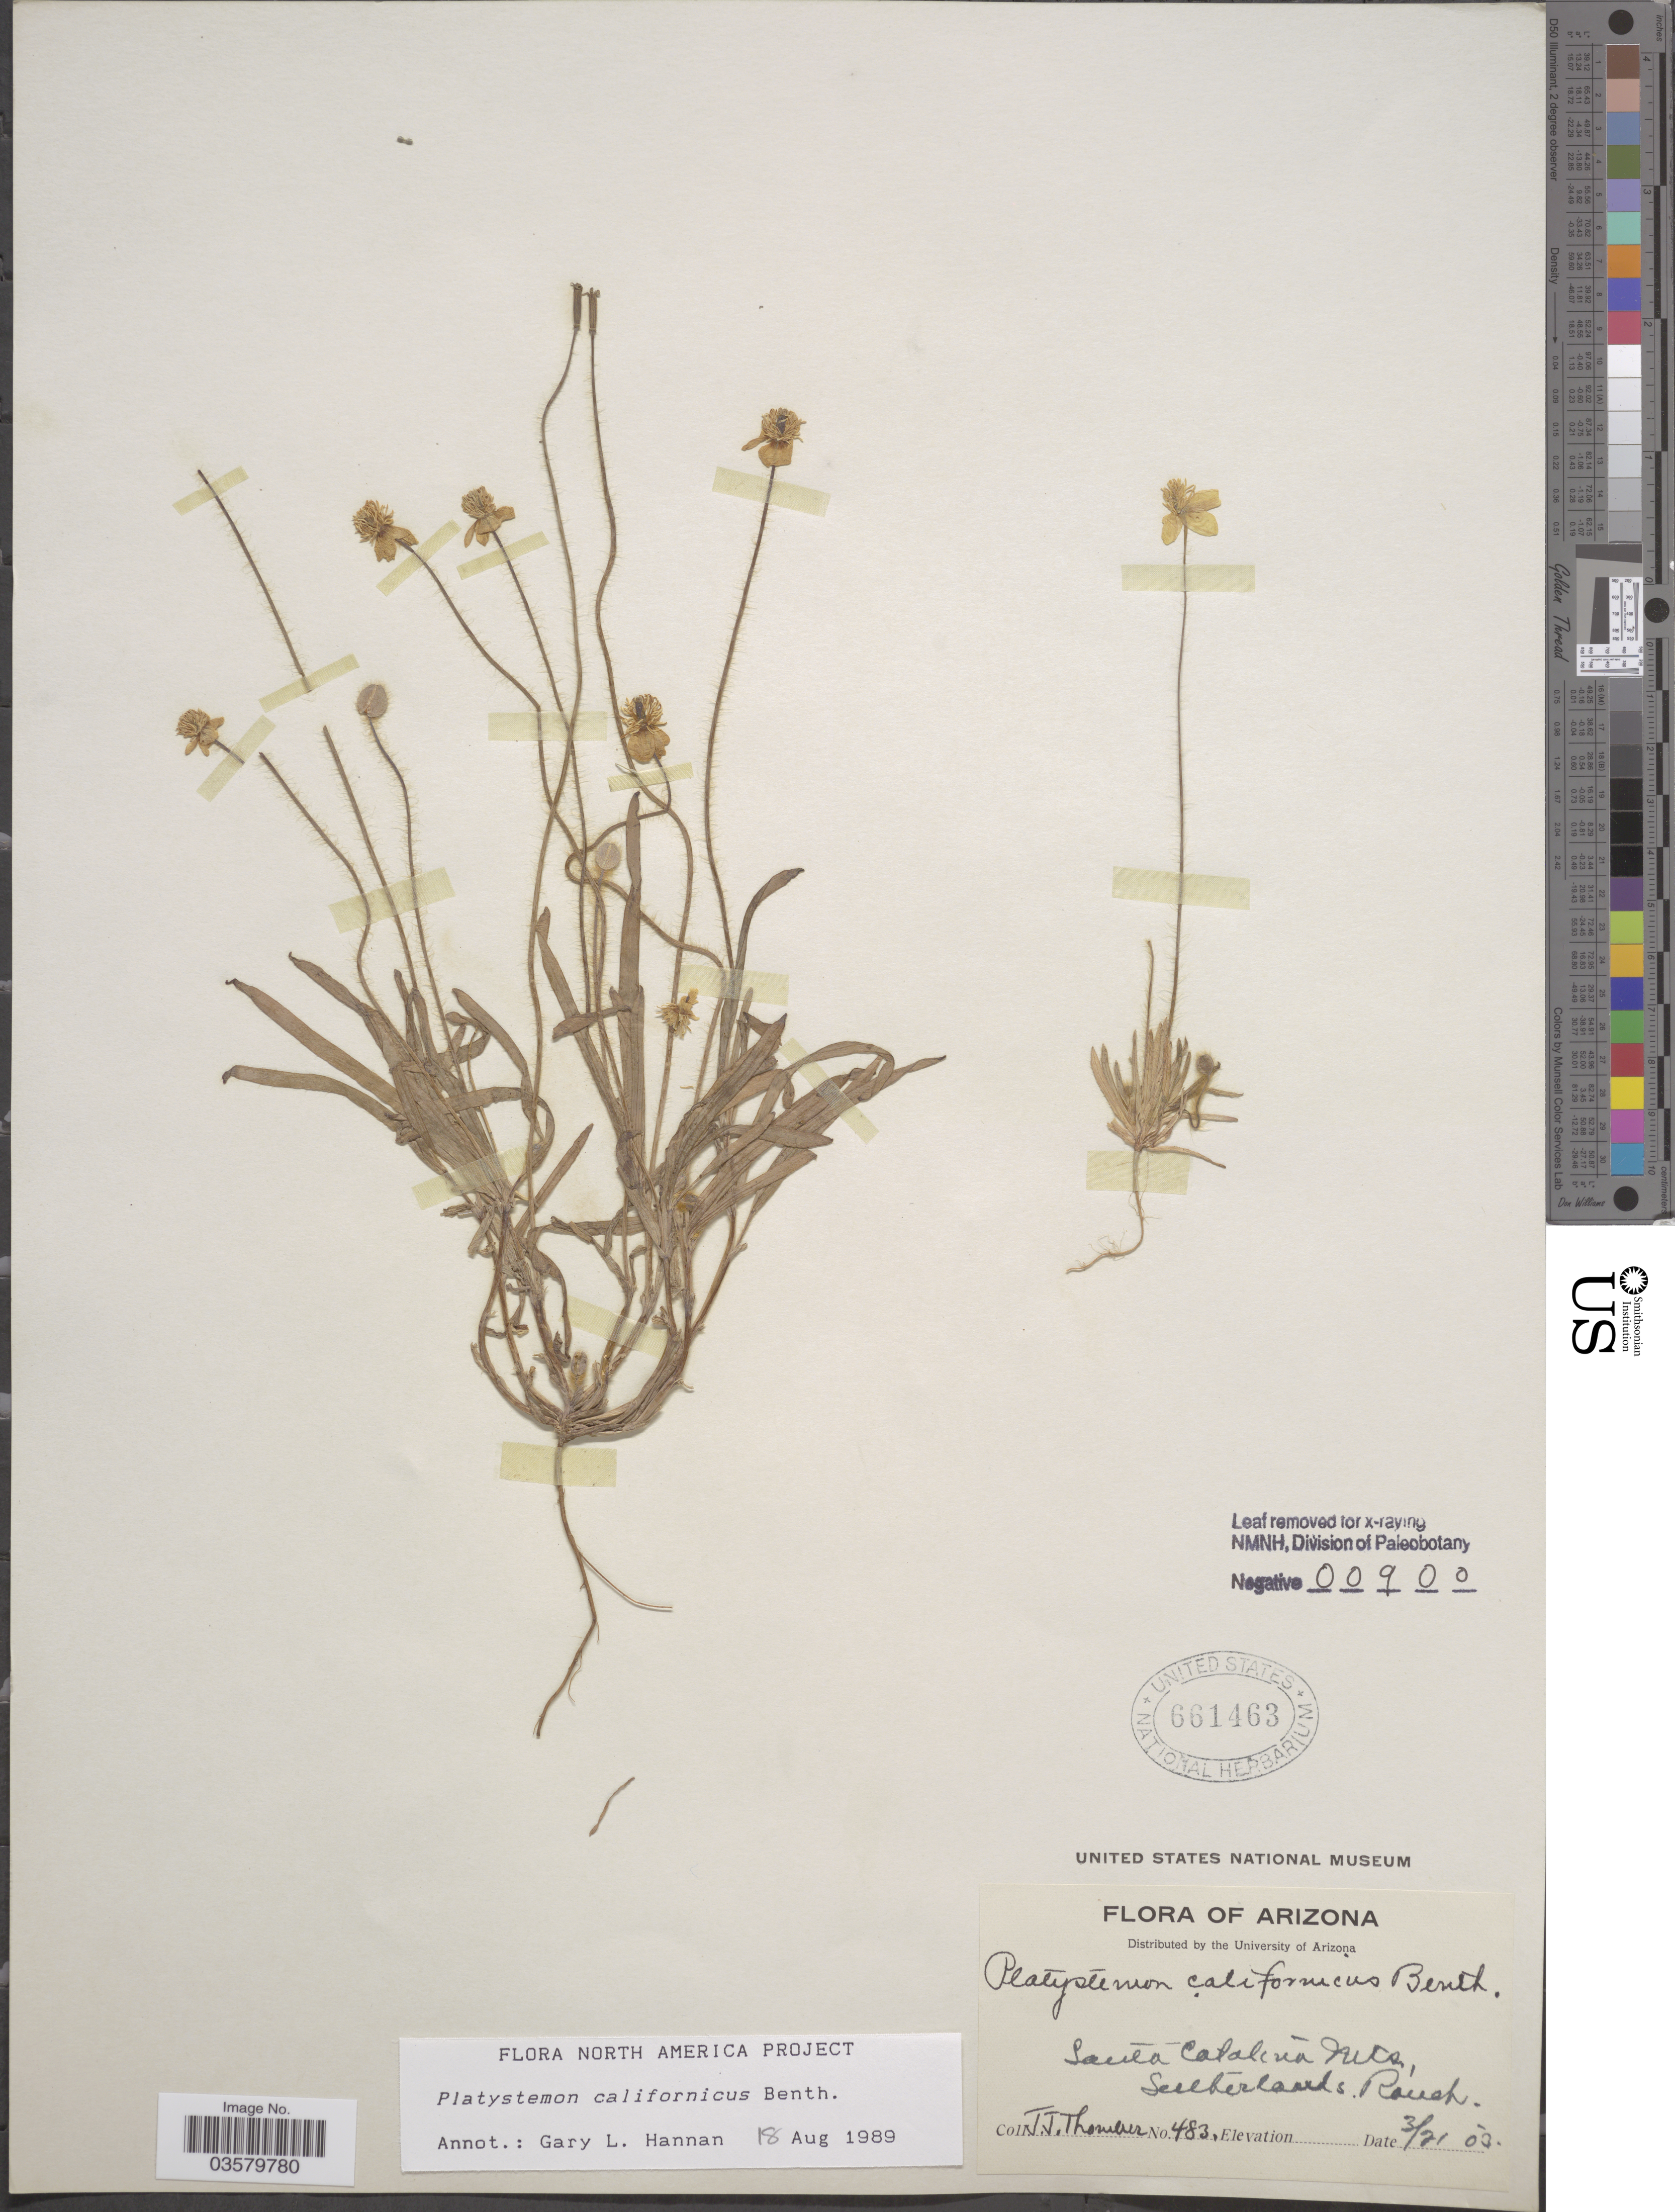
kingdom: Plantae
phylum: Tracheophyta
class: Magnoliopsida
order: Ranunculales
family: Papaveraceae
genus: Platystemon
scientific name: Platystemon californicus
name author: Benth.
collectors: J. Thornber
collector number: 483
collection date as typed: Transcribed d/m/y: 21/3/3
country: United States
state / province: Arizona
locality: Santa Catalina Mts., Sutherland Ranch.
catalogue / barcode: US 661463